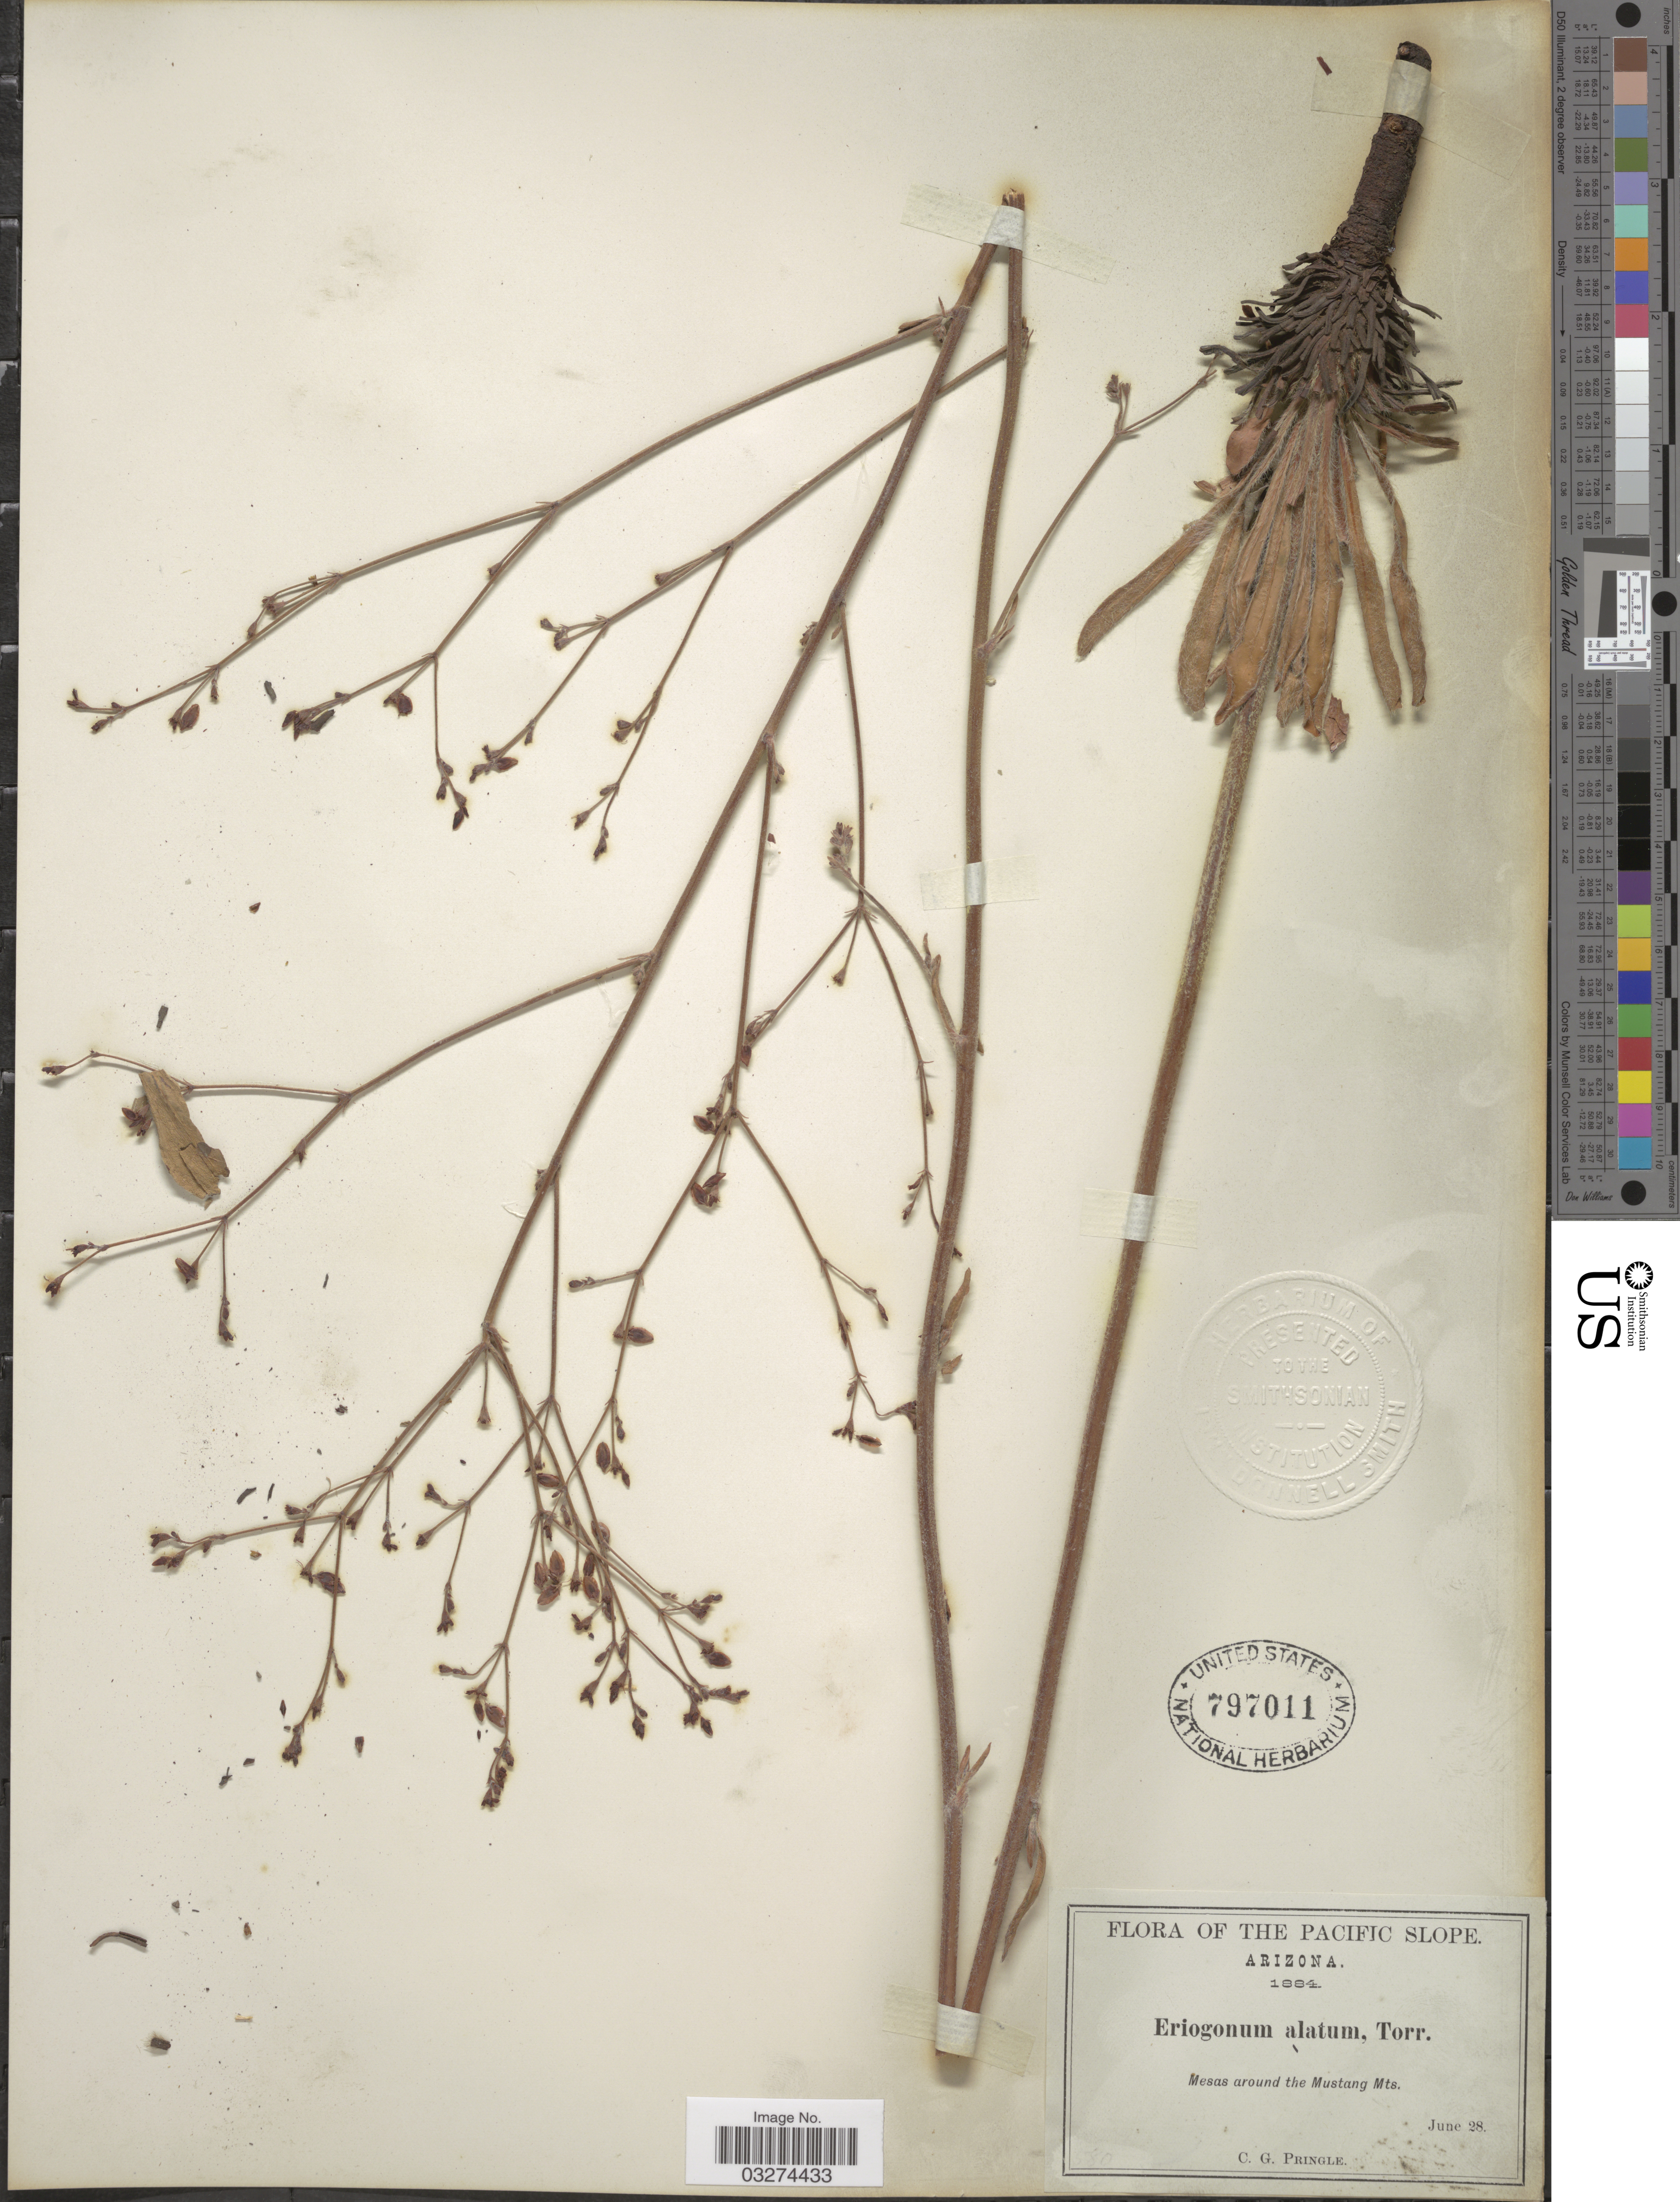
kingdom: Plantae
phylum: Tracheophyta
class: Magnoliopsida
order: Caryophyllales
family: Polygonaceae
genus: Eriogonum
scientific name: Eriogonum alatum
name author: Torr.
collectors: C. G. Pringle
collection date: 1884-06-28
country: United States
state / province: Arizona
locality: The Pacific Slope, Mesas around the Mustang Mts.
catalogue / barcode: US 797011